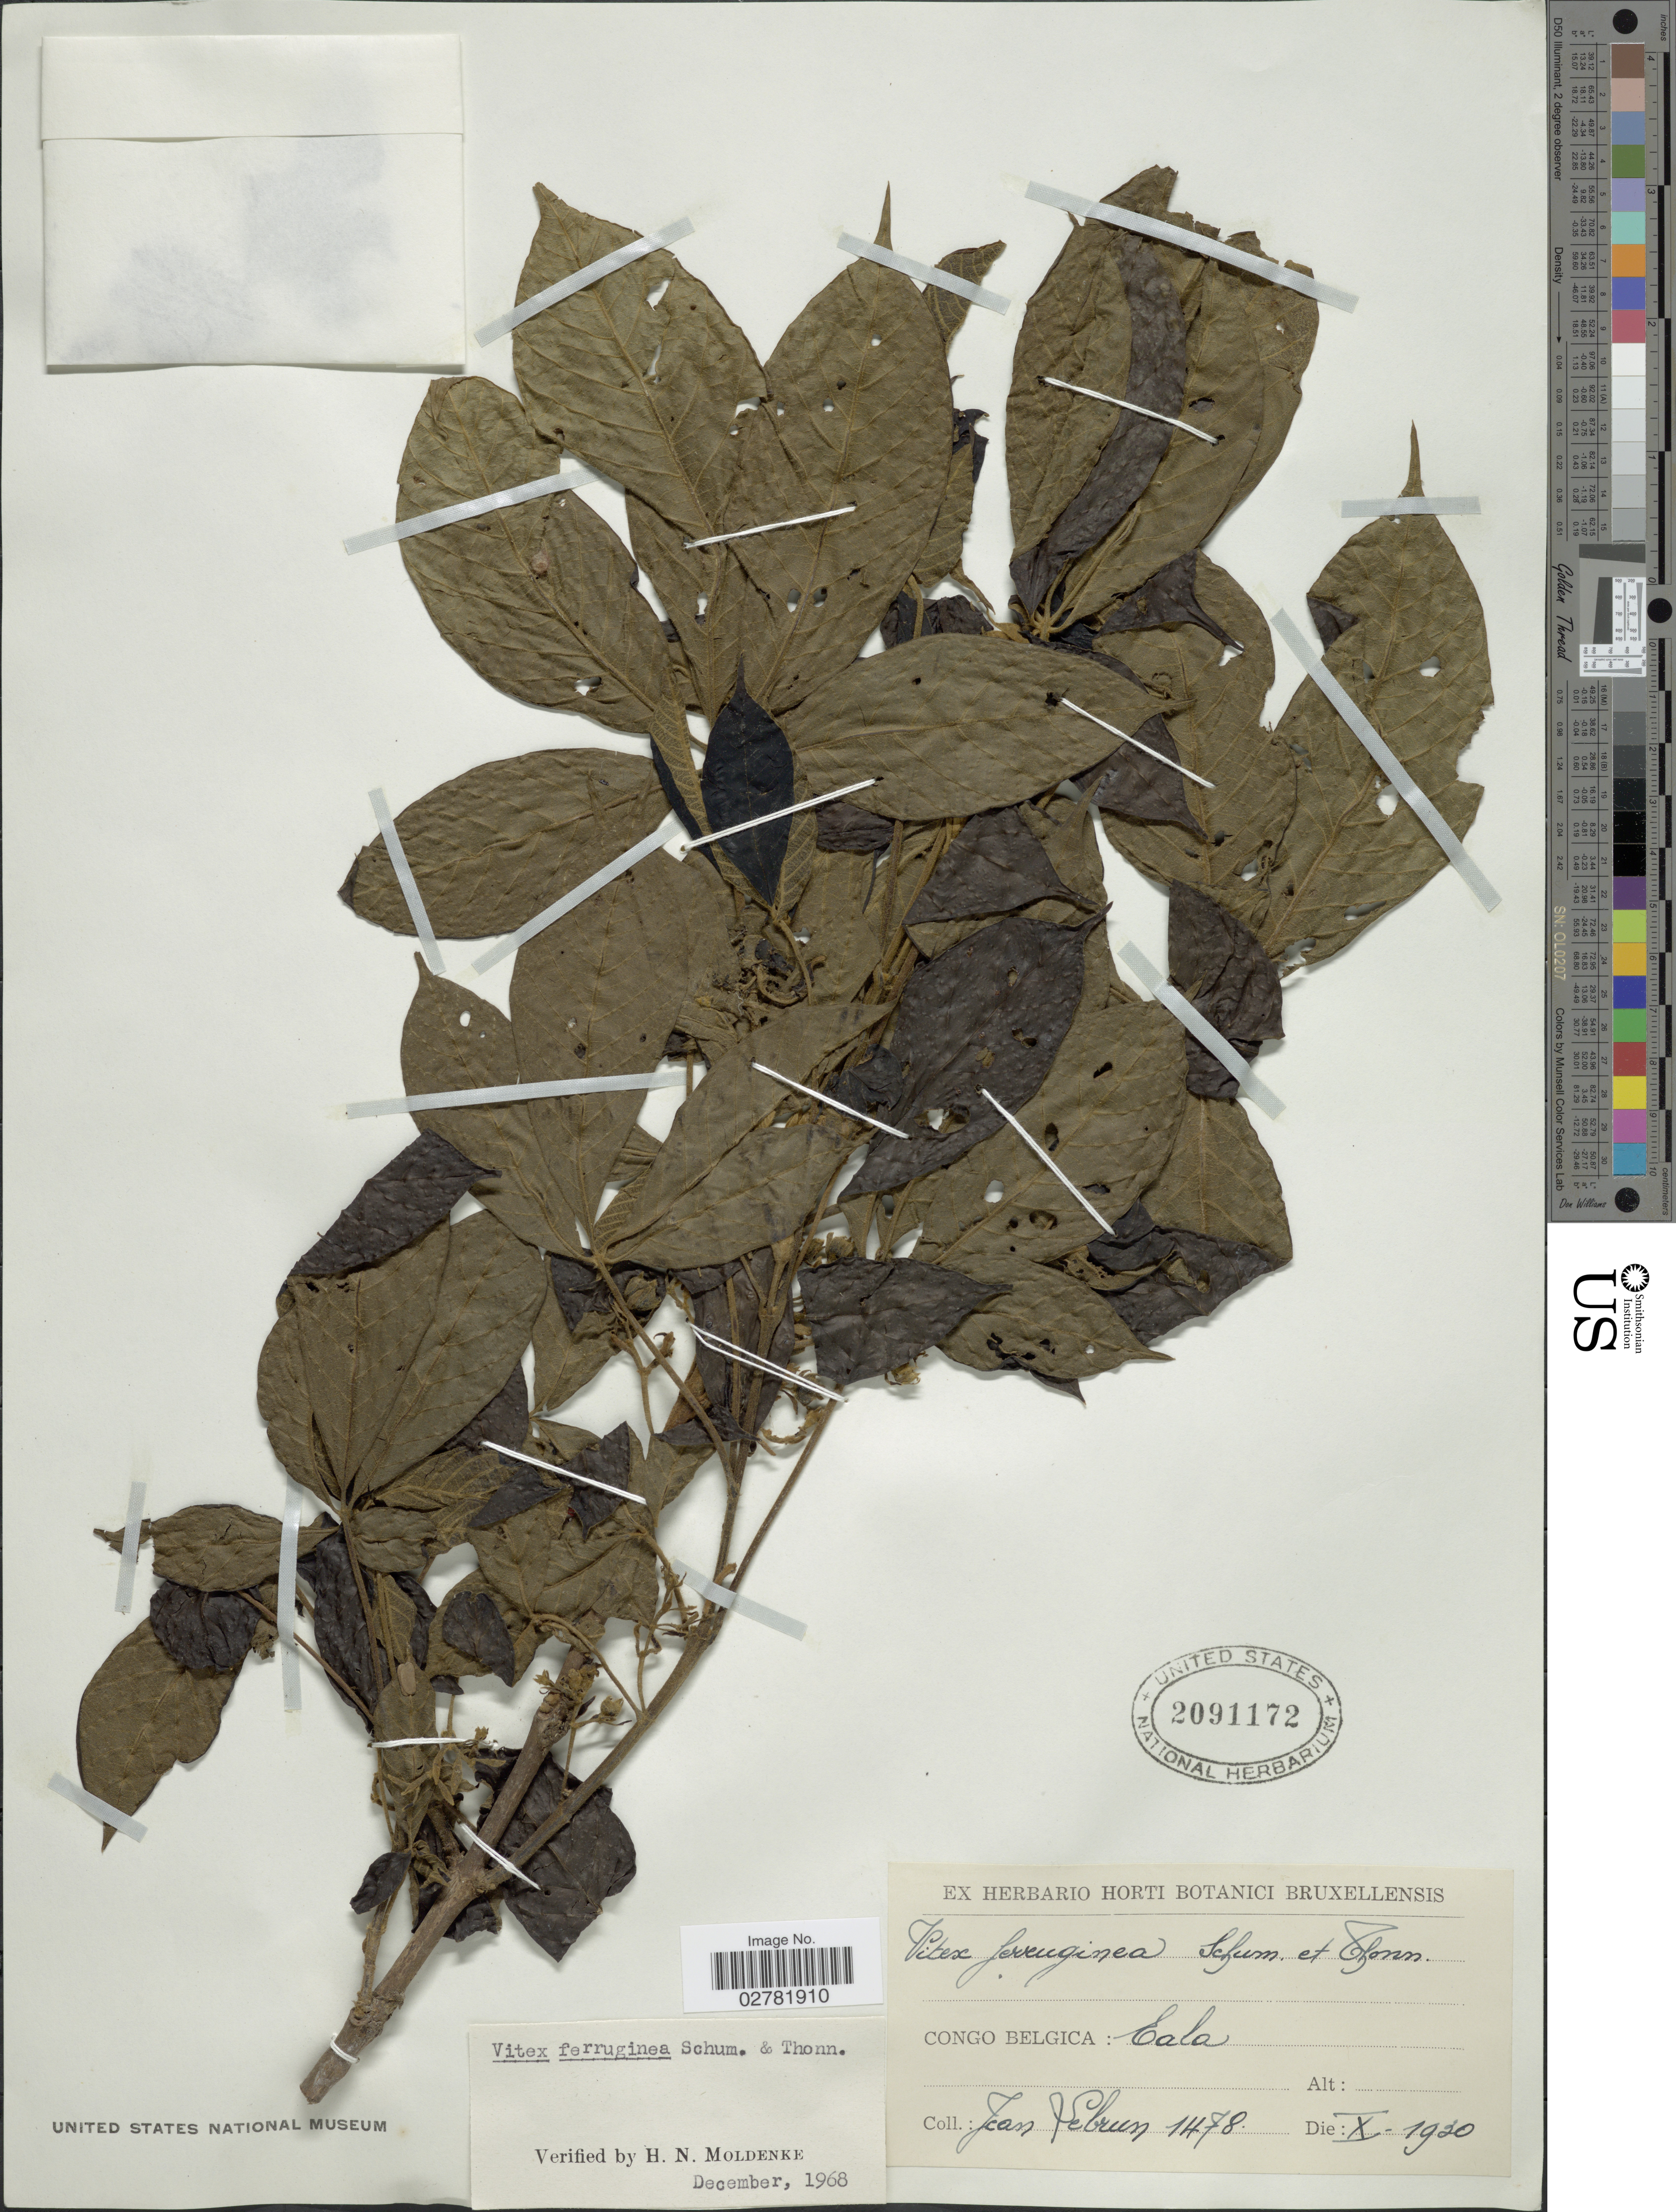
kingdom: Plantae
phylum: Tracheophyta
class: Magnoliopsida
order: Lamiales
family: Lamiaceae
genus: Vitex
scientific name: Vitex ferruginea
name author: Schumach. & Thonn.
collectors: J. A. Lebrun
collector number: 1478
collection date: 1930-10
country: Congo, Democratic Republic of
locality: Eala.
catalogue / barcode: US 2091172